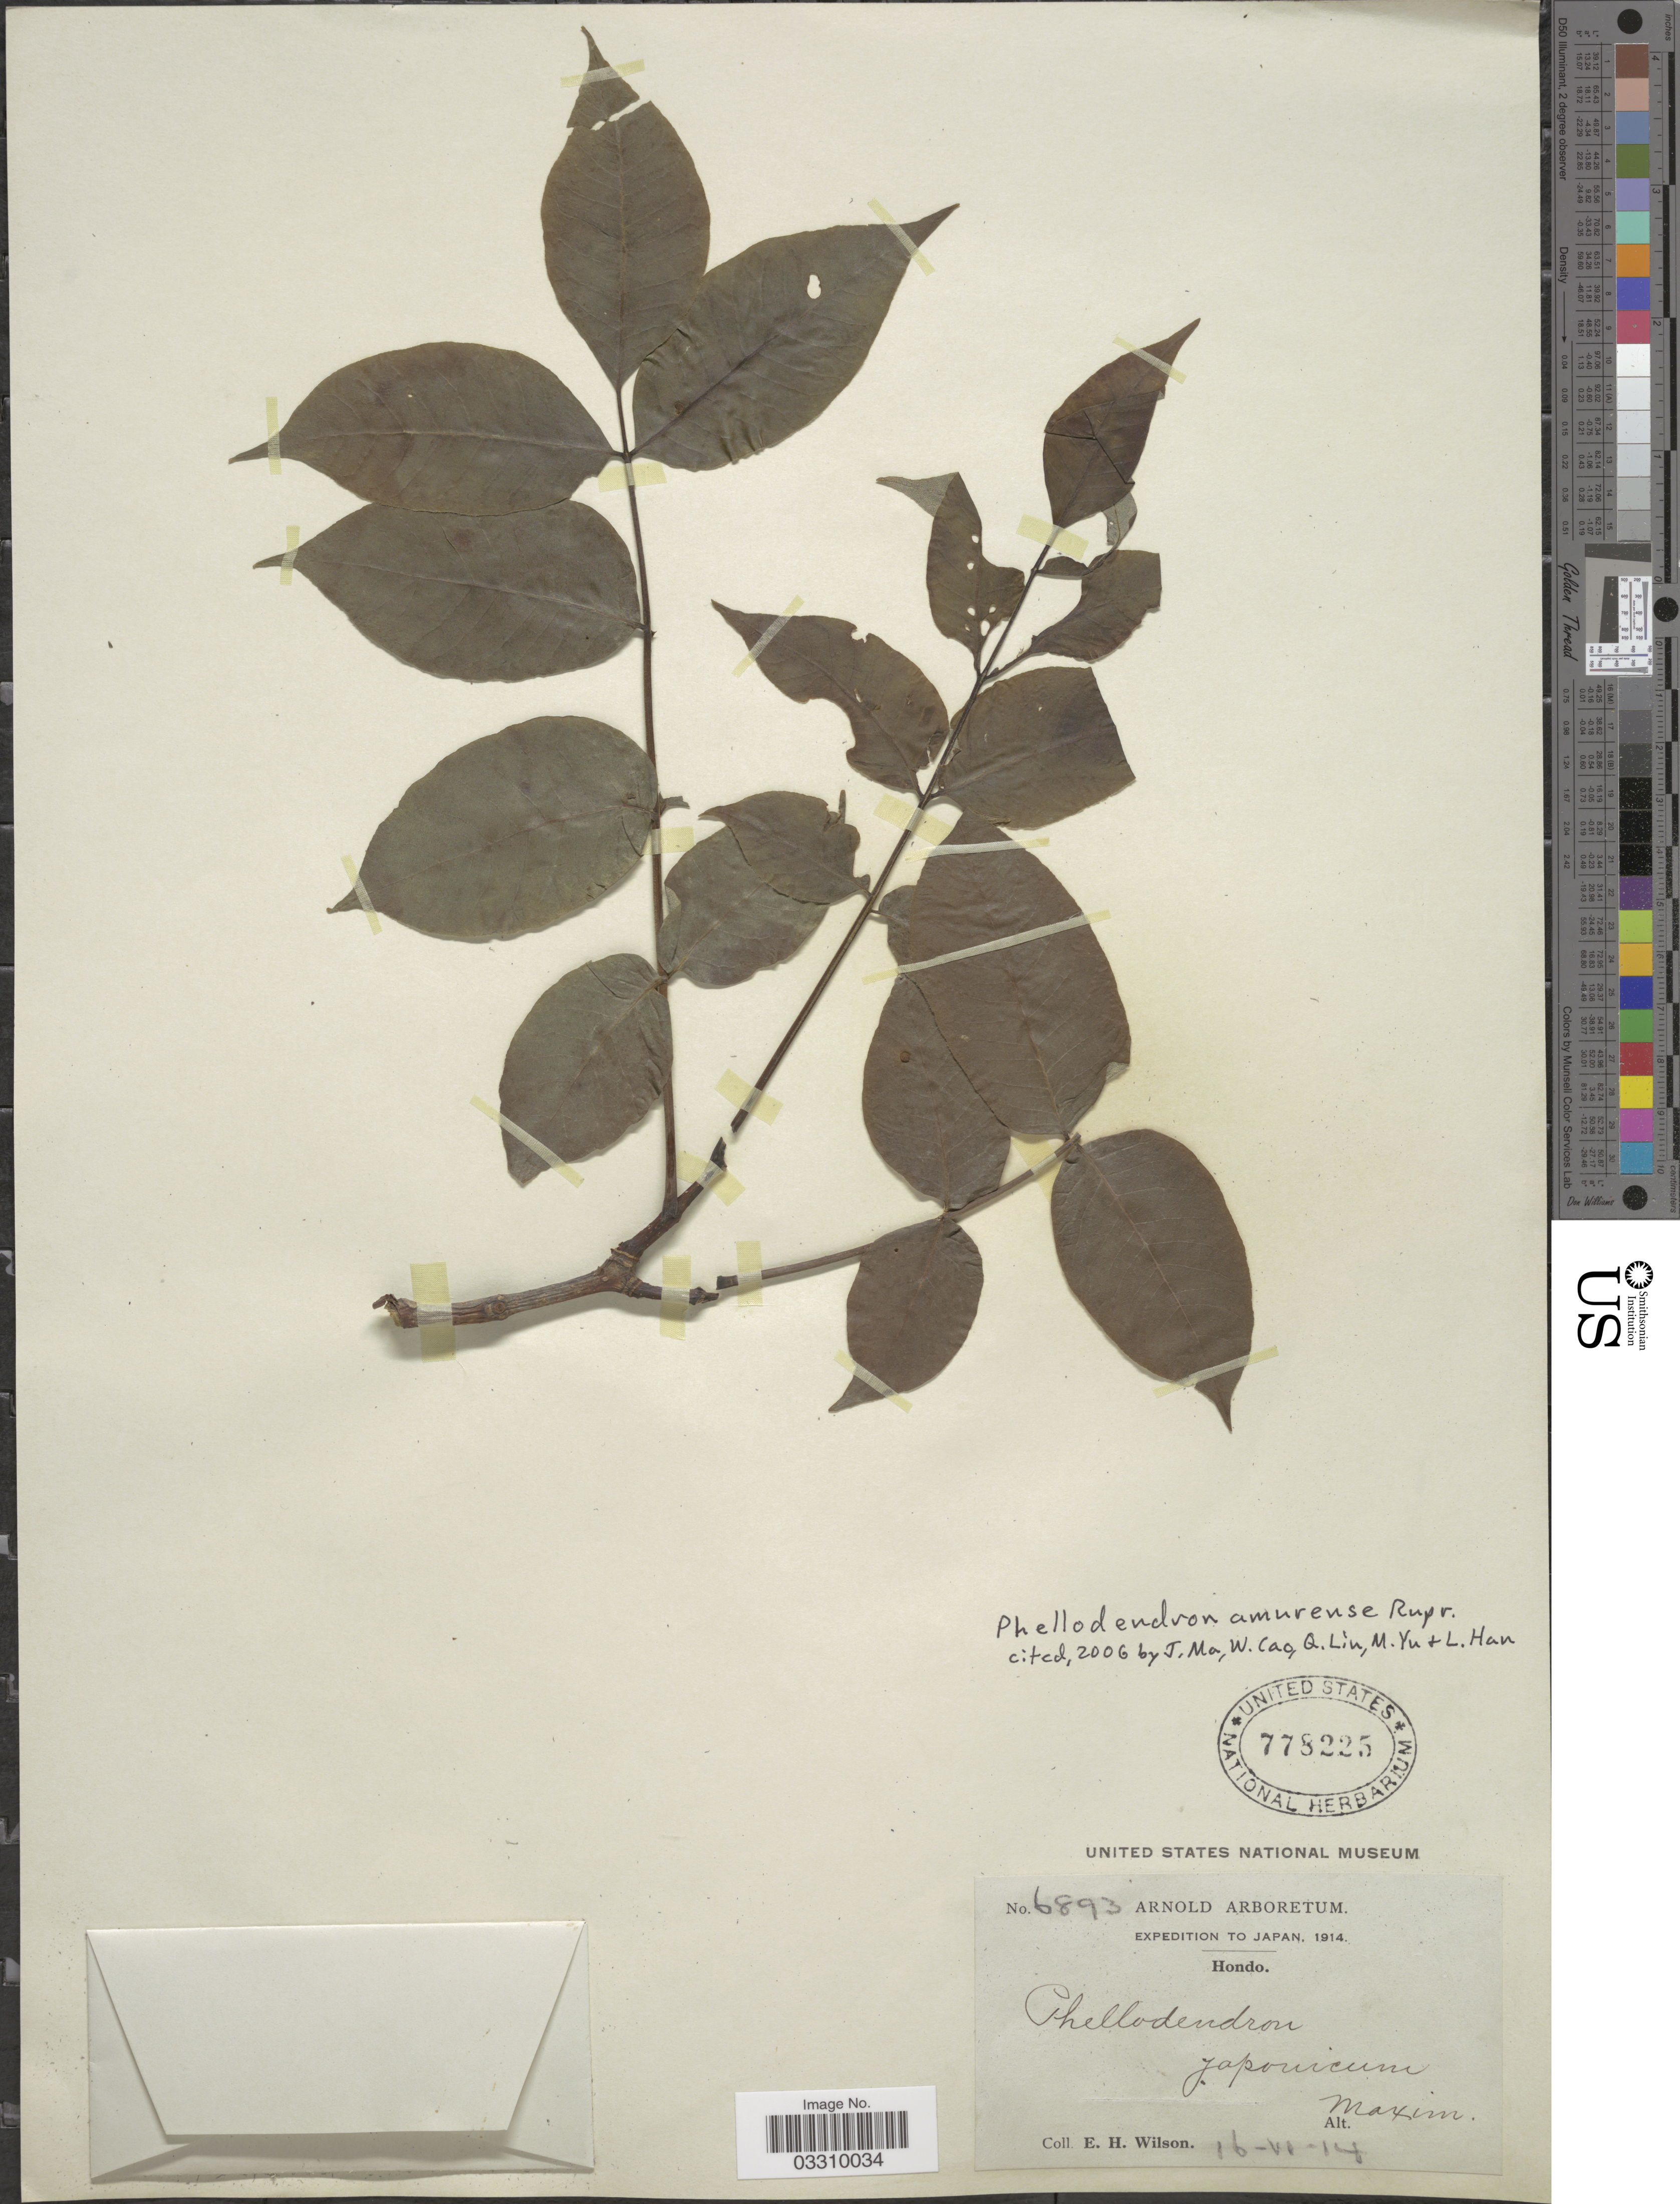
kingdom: Plantae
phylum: Tracheophyta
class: Magnoliopsida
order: Sapindales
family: Rutaceae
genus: Phellodendron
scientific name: Phellodendron amurense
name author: Rupr.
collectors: E. Wilson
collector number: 6893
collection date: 1914-06-16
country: Japan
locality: Hondo.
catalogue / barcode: US 778225